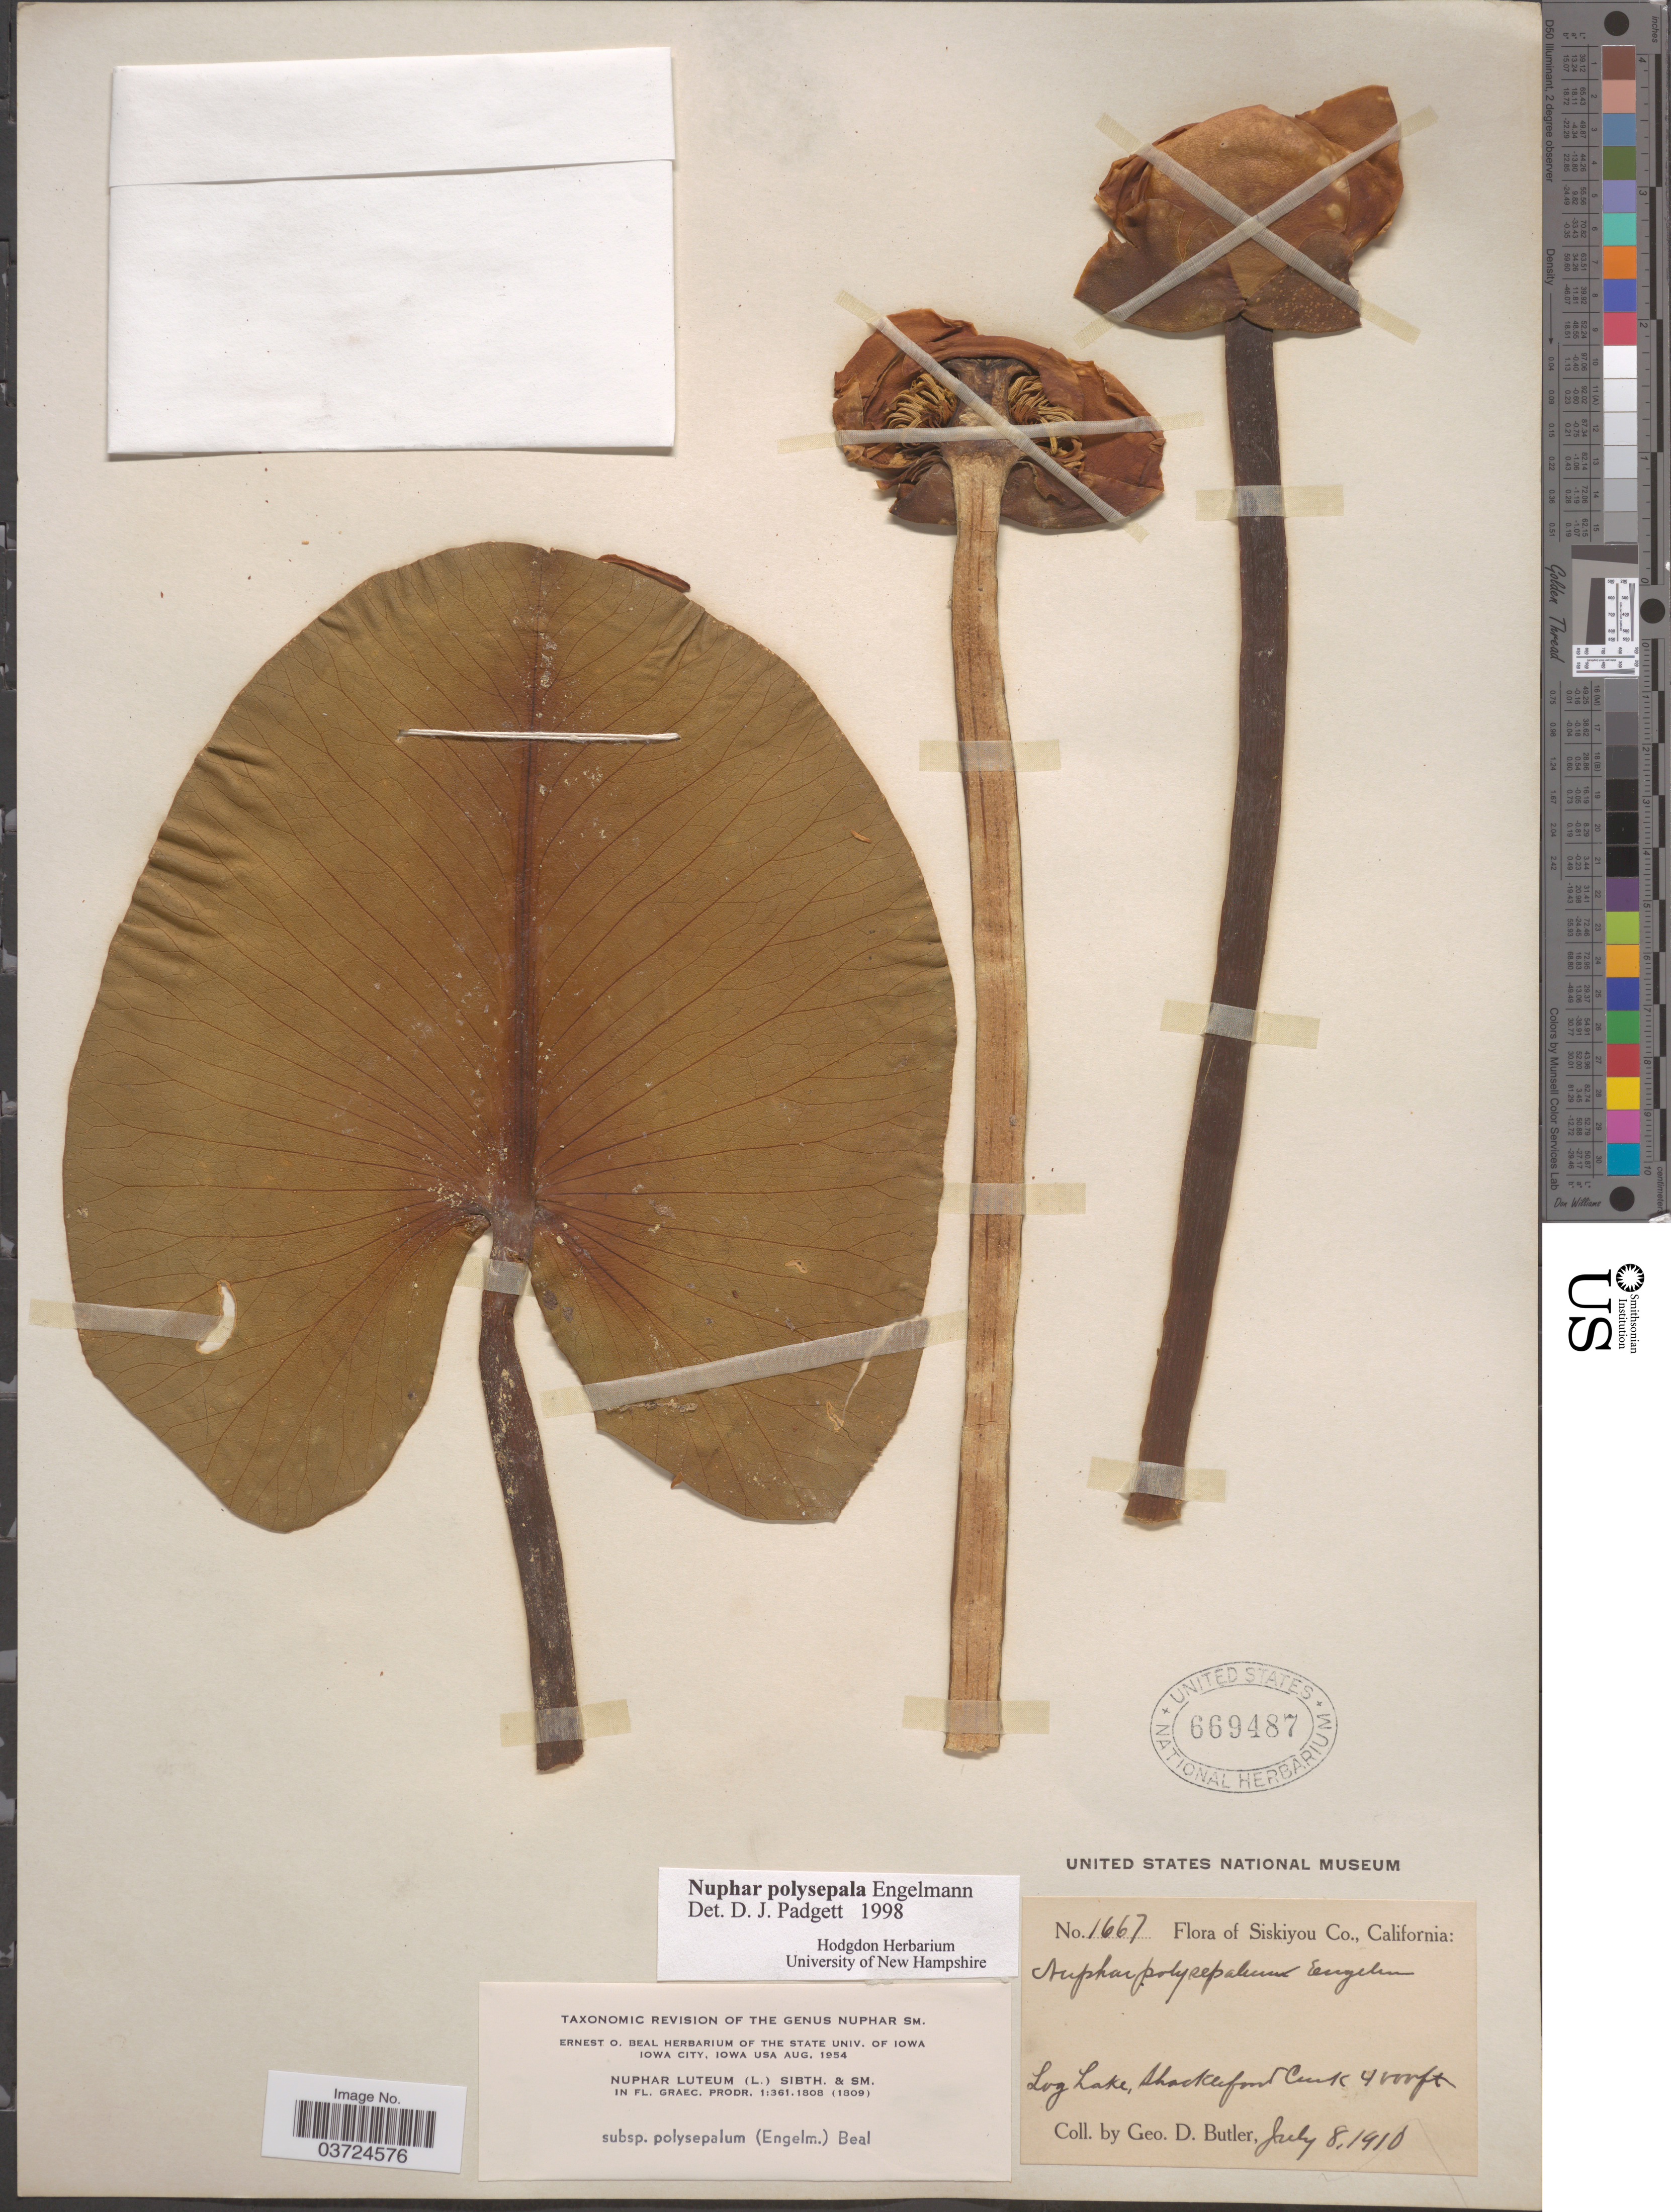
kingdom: Plantae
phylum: Tracheophyta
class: Magnoliopsida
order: Nymphaeales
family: Nymphaeaceae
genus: Nuphar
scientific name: Nuphar polysepala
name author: Englem.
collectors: G. D. Butler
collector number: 1667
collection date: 1910-07-08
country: United States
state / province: California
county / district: Siskiyou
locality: Siskiyou Co. Log Lake, Shackleford Creek.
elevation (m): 1219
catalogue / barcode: US 669487